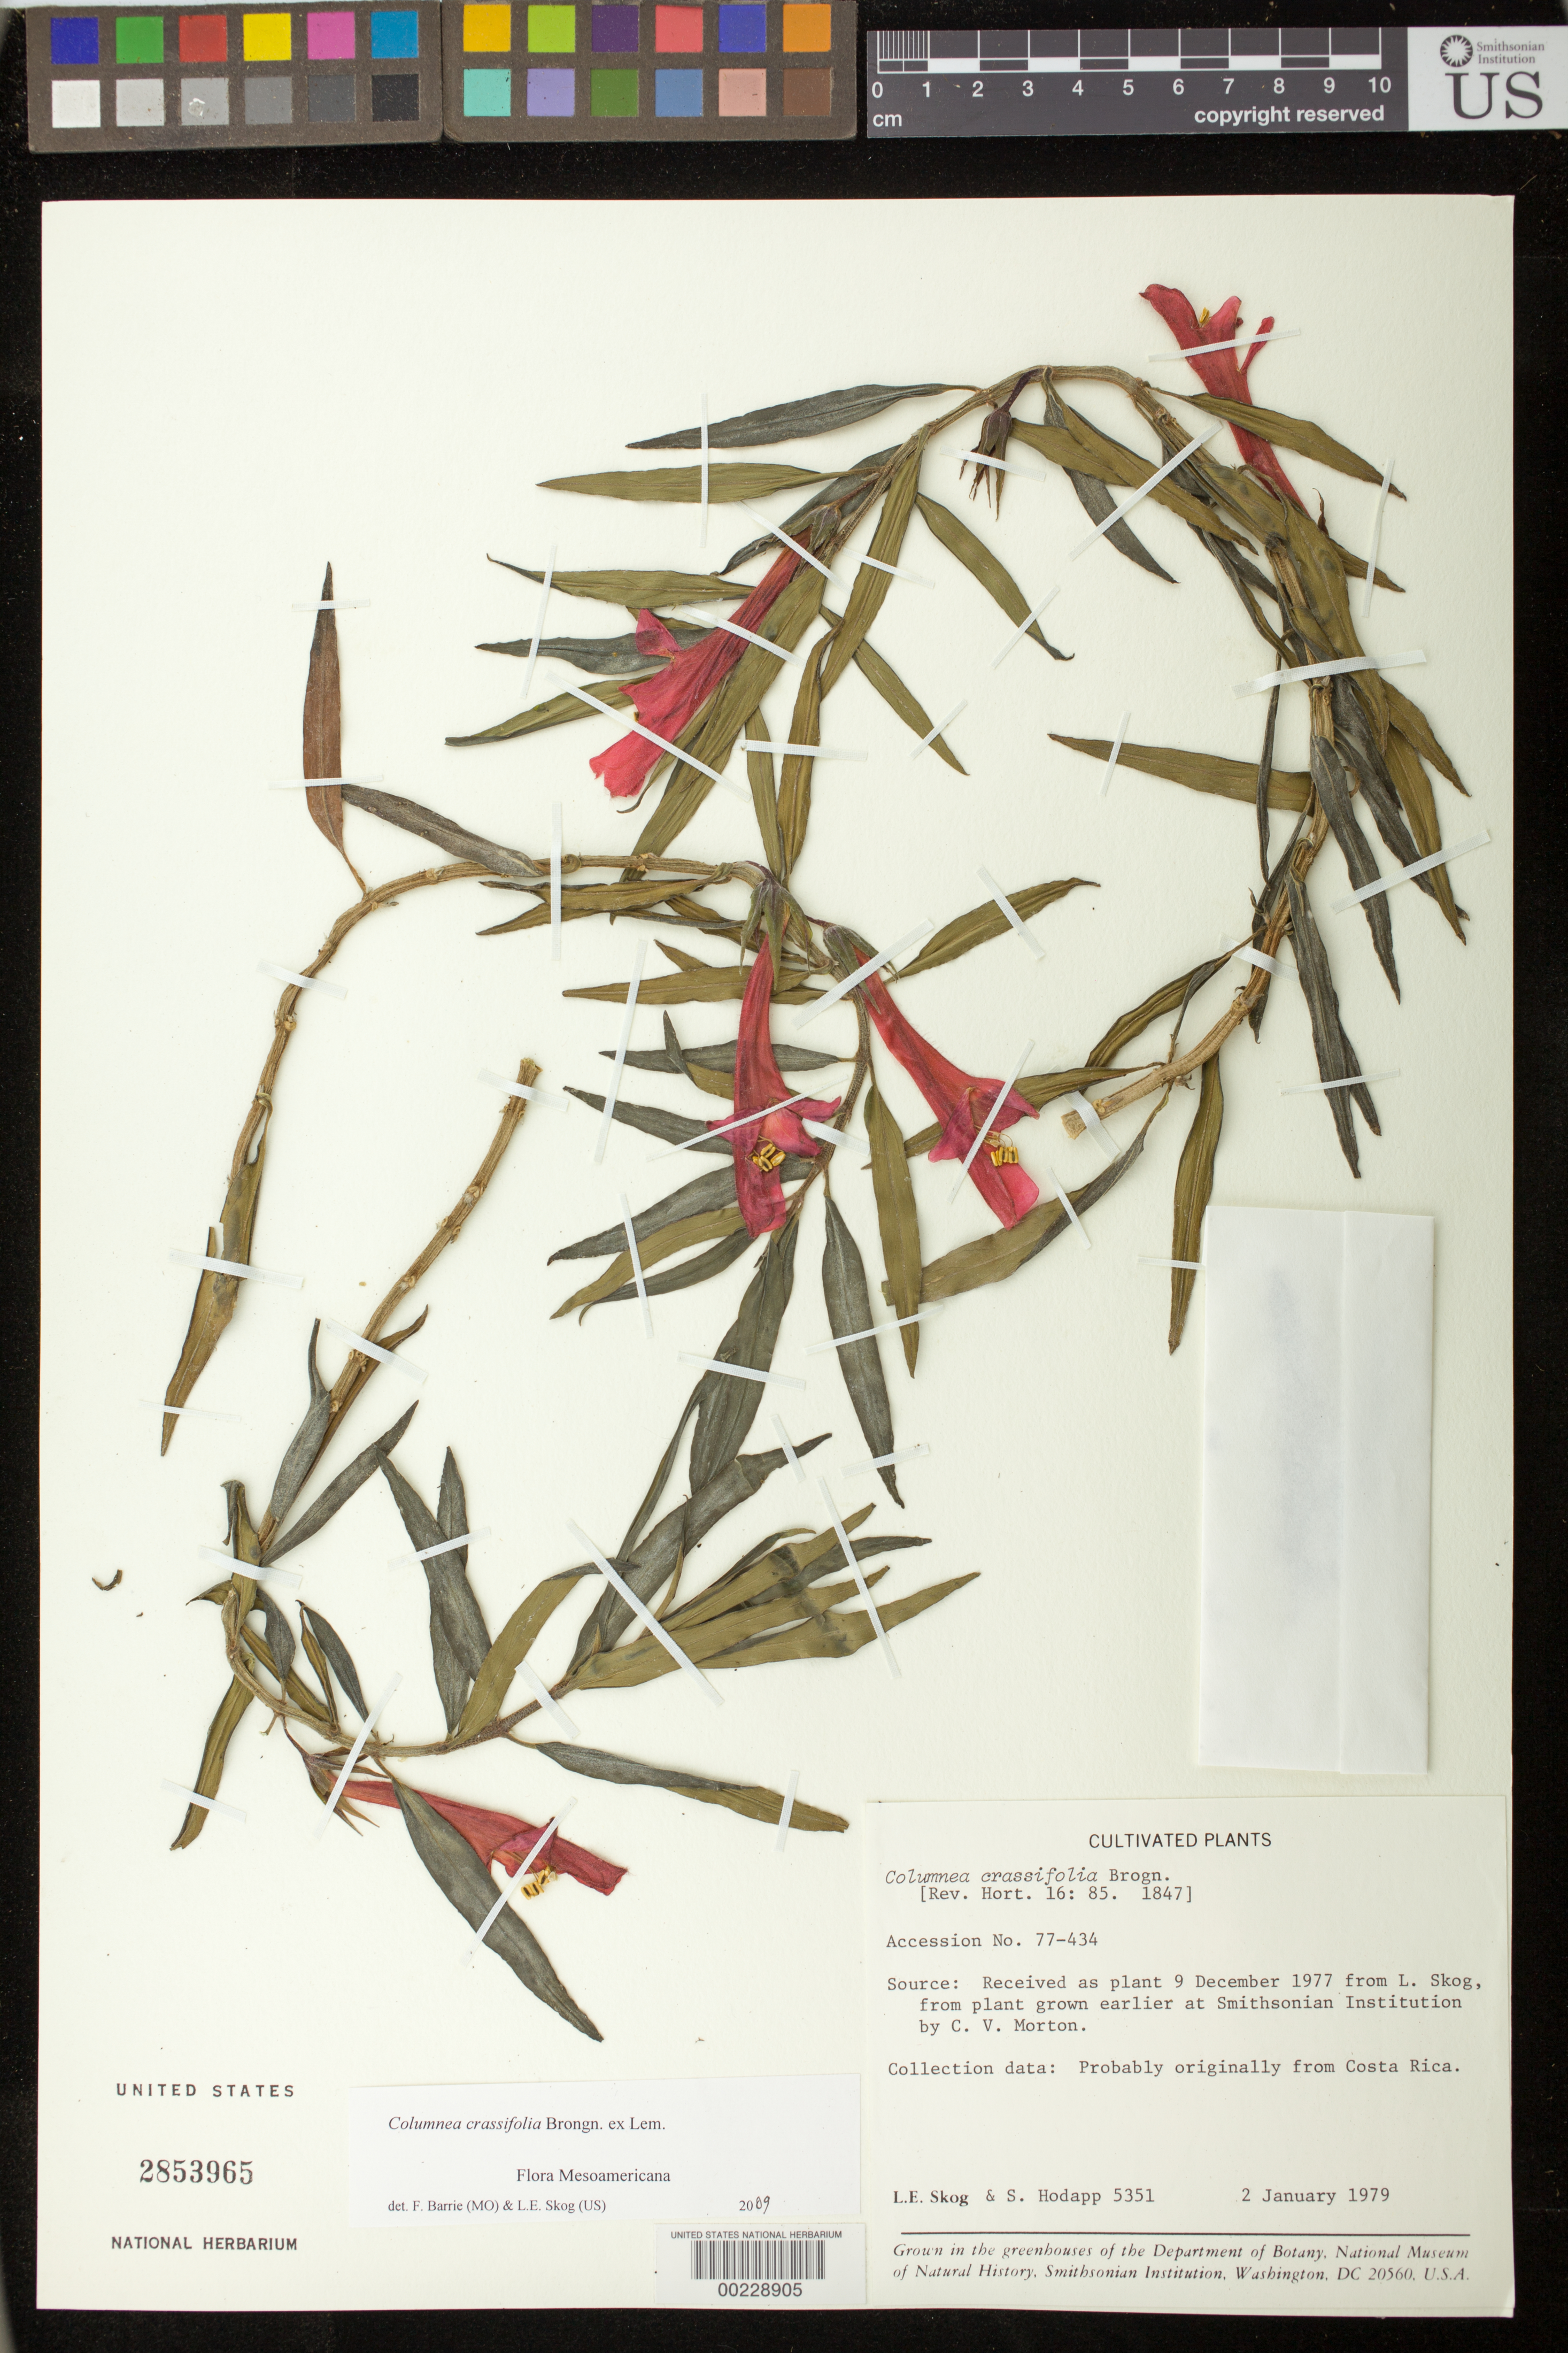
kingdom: Plantae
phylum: Tracheophyta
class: Magnoliopsida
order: Lamiales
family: Gesneriaceae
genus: Columnea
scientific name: Columnea crassifolia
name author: Brongn.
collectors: L. E. Skog & S. Hodapp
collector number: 5351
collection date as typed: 02 Jan 1979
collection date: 1979-01-02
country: Costa Rica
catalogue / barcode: US 2853965